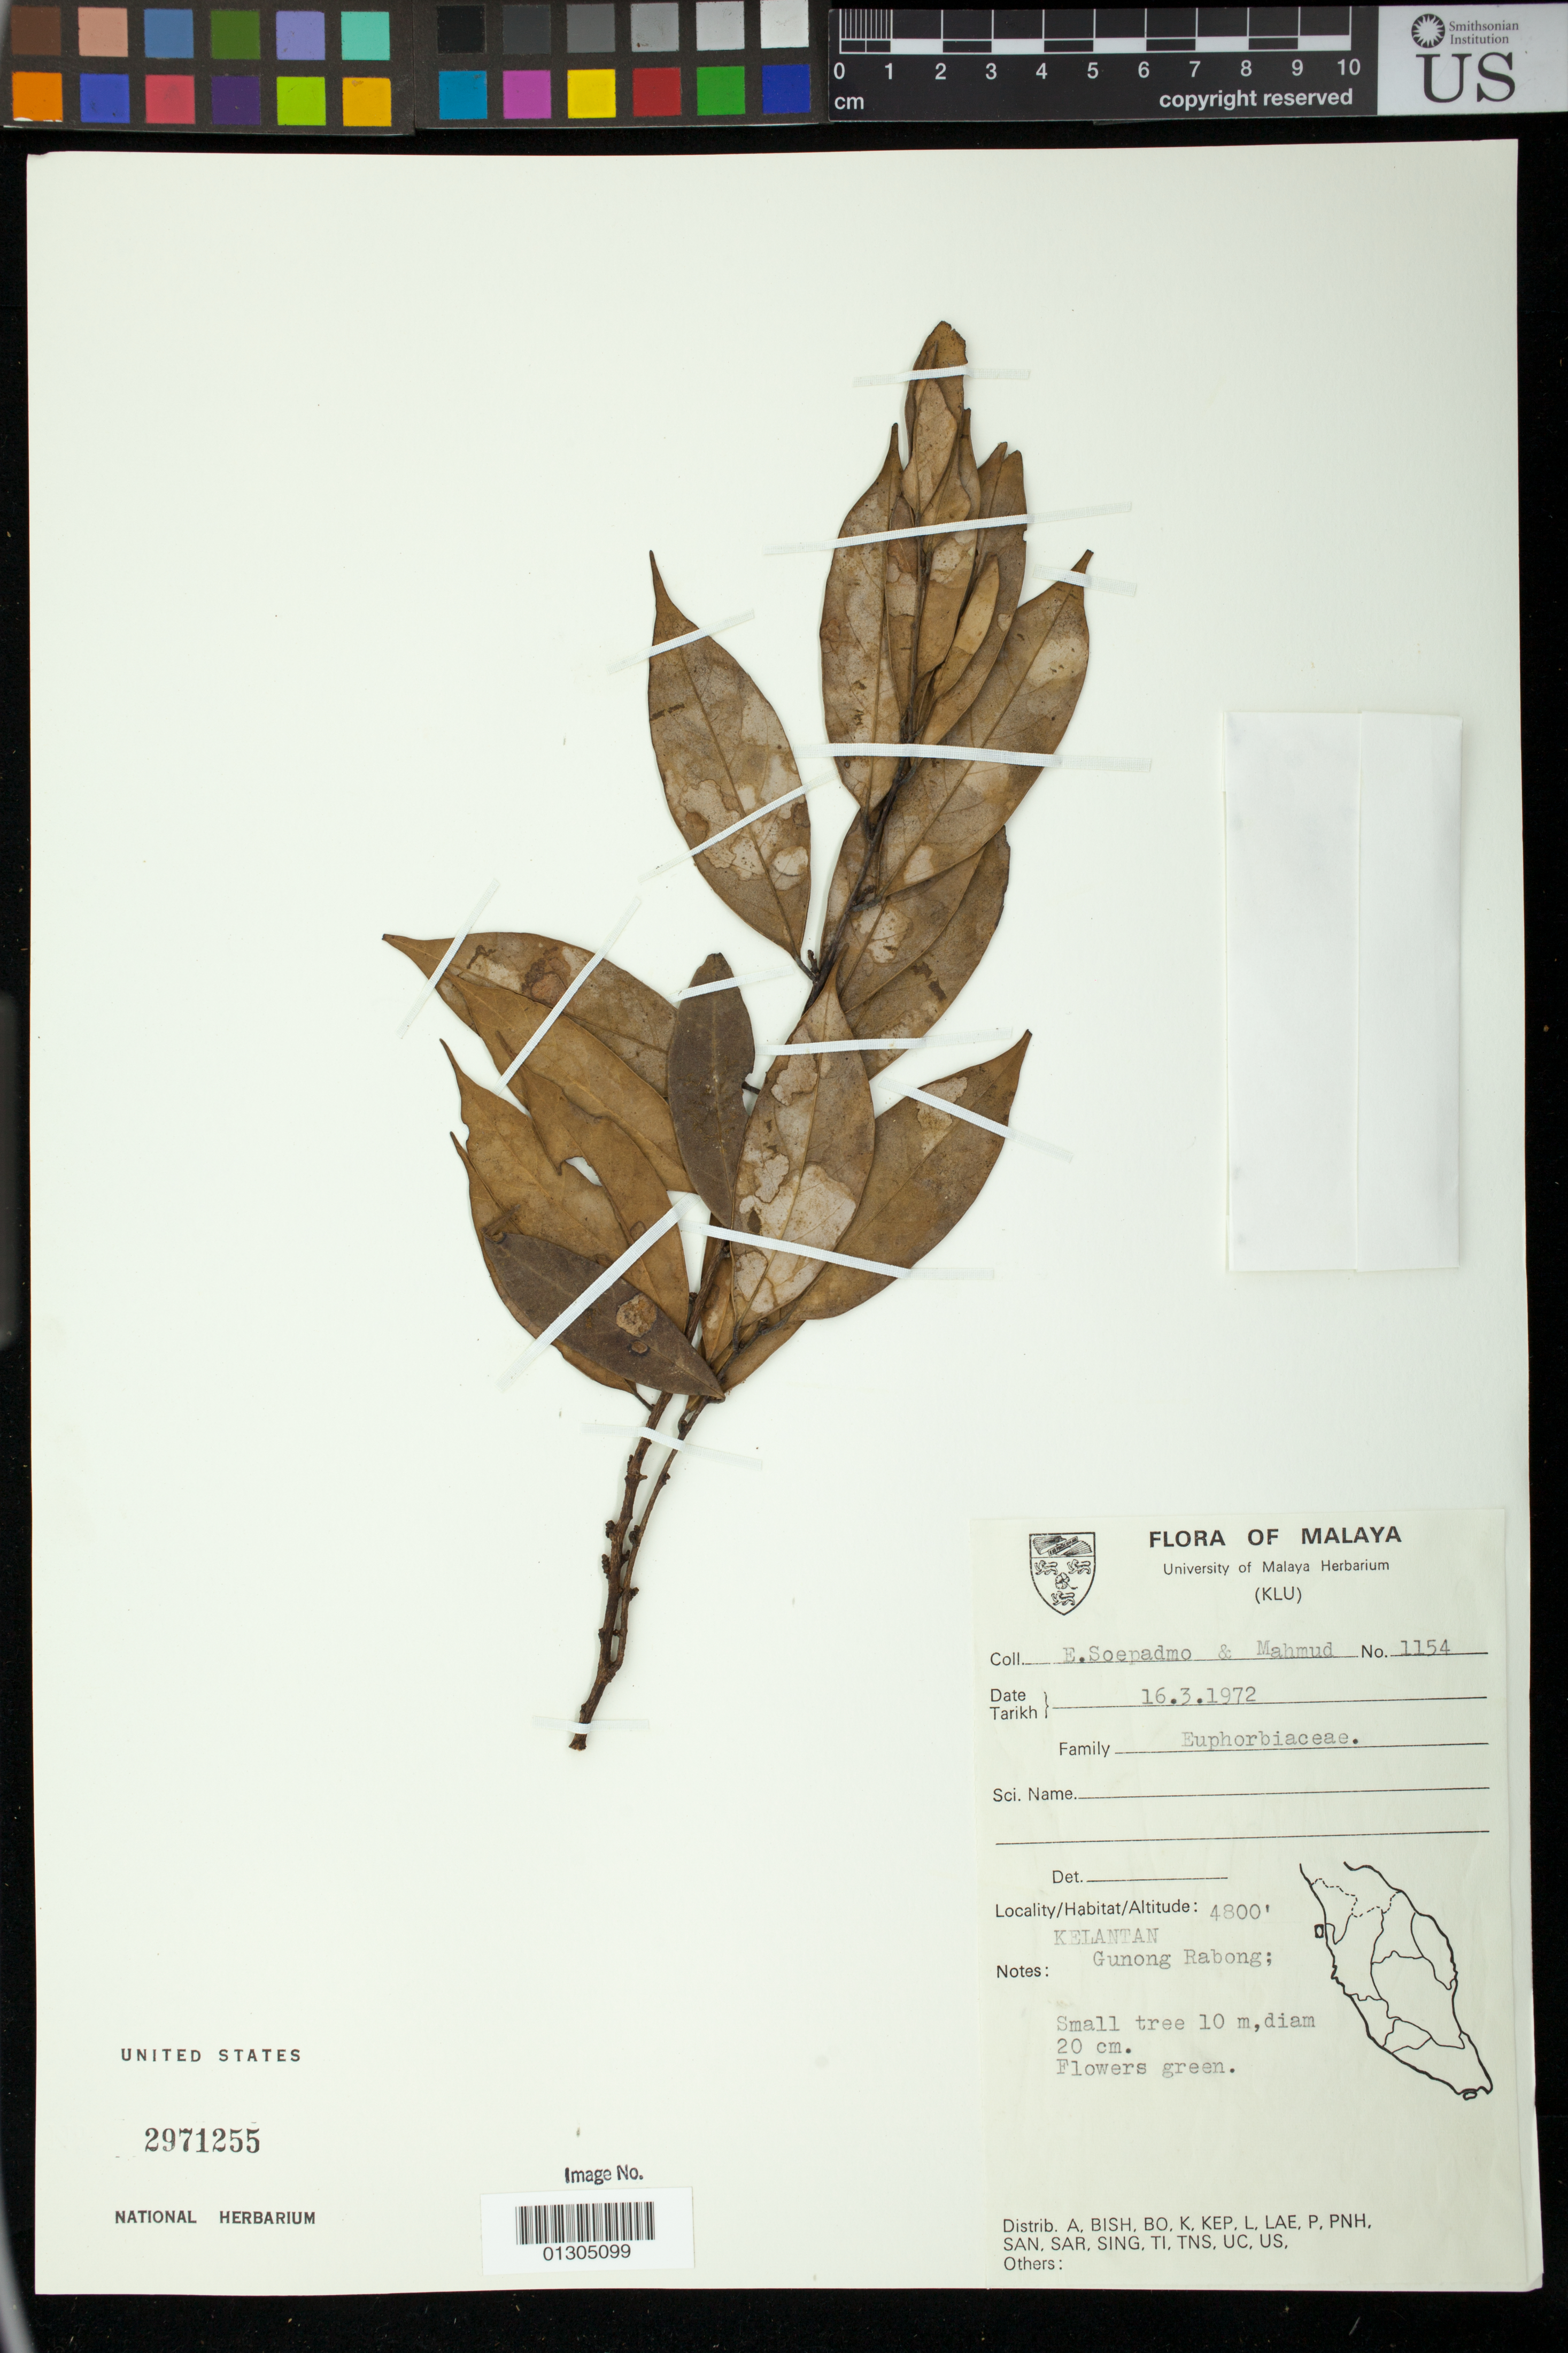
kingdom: Plantae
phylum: Tracheophyta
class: Magnoliopsida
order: Malpighiales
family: Euphorbiaceae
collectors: E. Soepadmo & -. Mahmud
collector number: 1154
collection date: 1972-03-16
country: Malaysia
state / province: Kelantan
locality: Gunong Rabong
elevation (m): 1463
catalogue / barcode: US 2971255